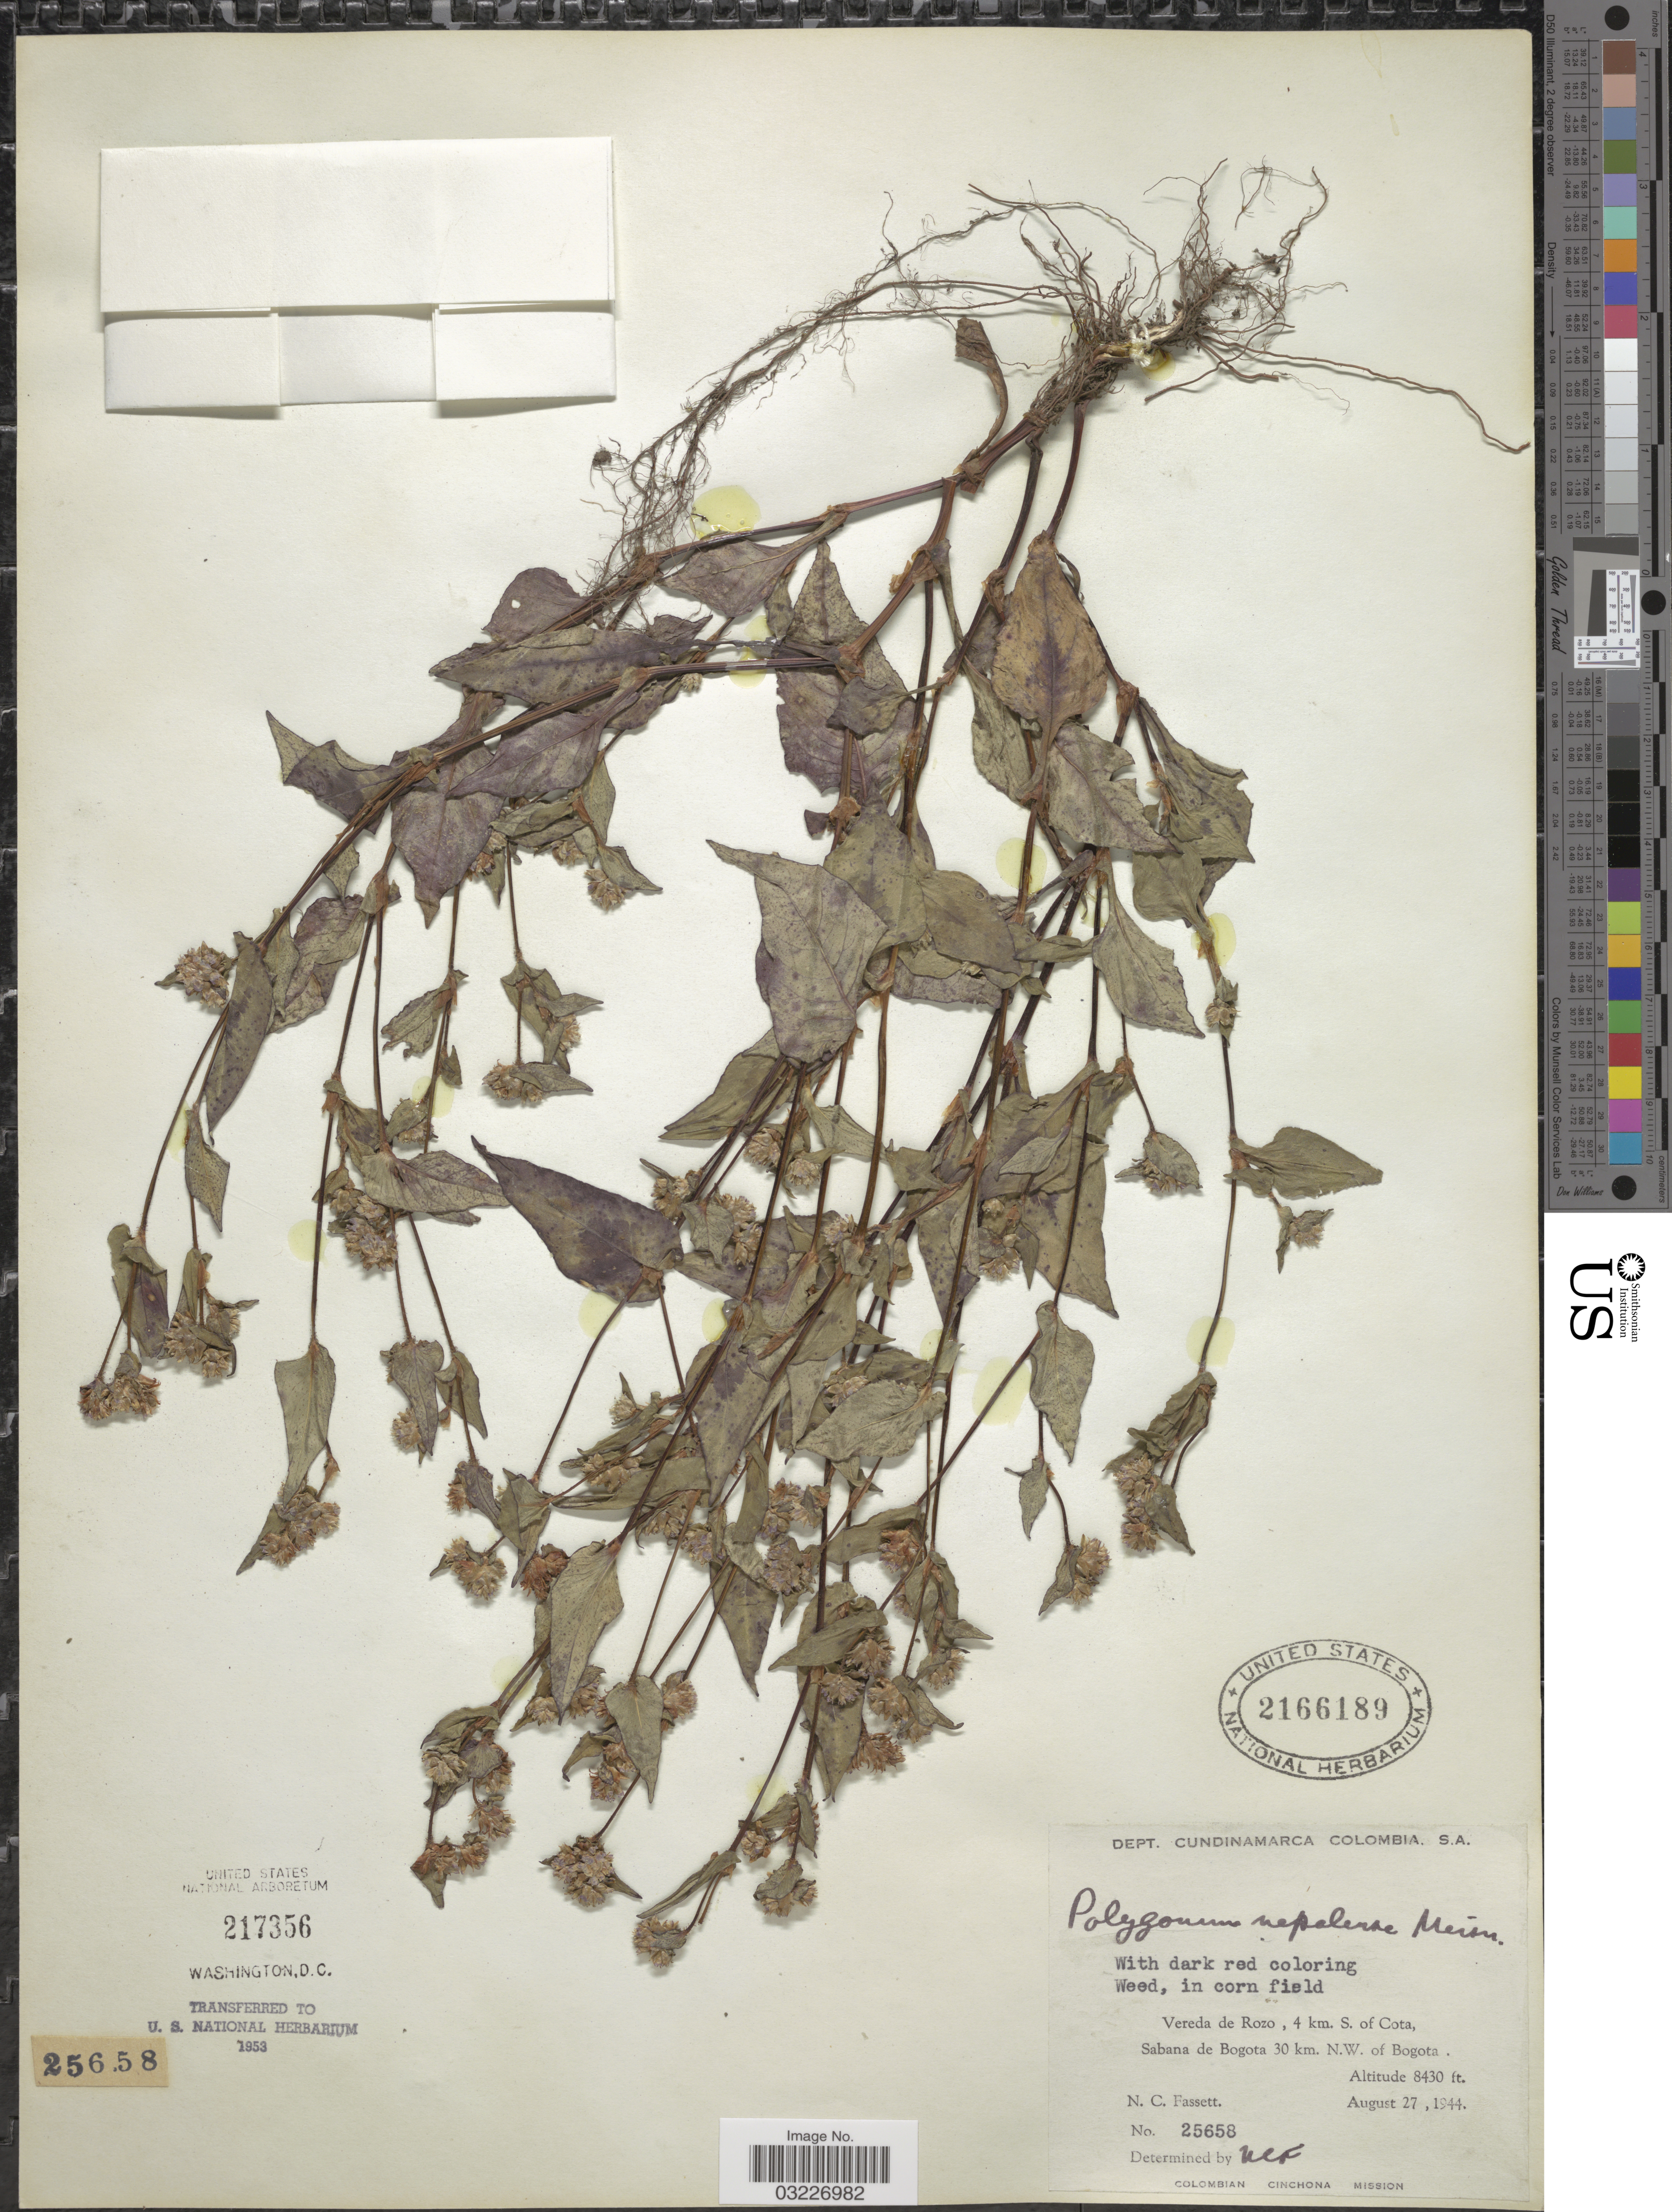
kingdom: Plantae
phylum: Tracheophyta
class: Magnoliopsida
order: Caryophyllales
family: Polygonaceae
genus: Polygonum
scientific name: Polygonum nepalense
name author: Meisn.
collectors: N. C. Fassett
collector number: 25658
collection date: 1944-08-27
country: Colombia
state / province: Cundinamarca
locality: Dept. Cundinamarca, Vereda de Rozo, 4 km. S. of Cota, Sabana de Bogota 30 km. N.W. of Bogota.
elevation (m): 2569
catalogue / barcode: US 2166189